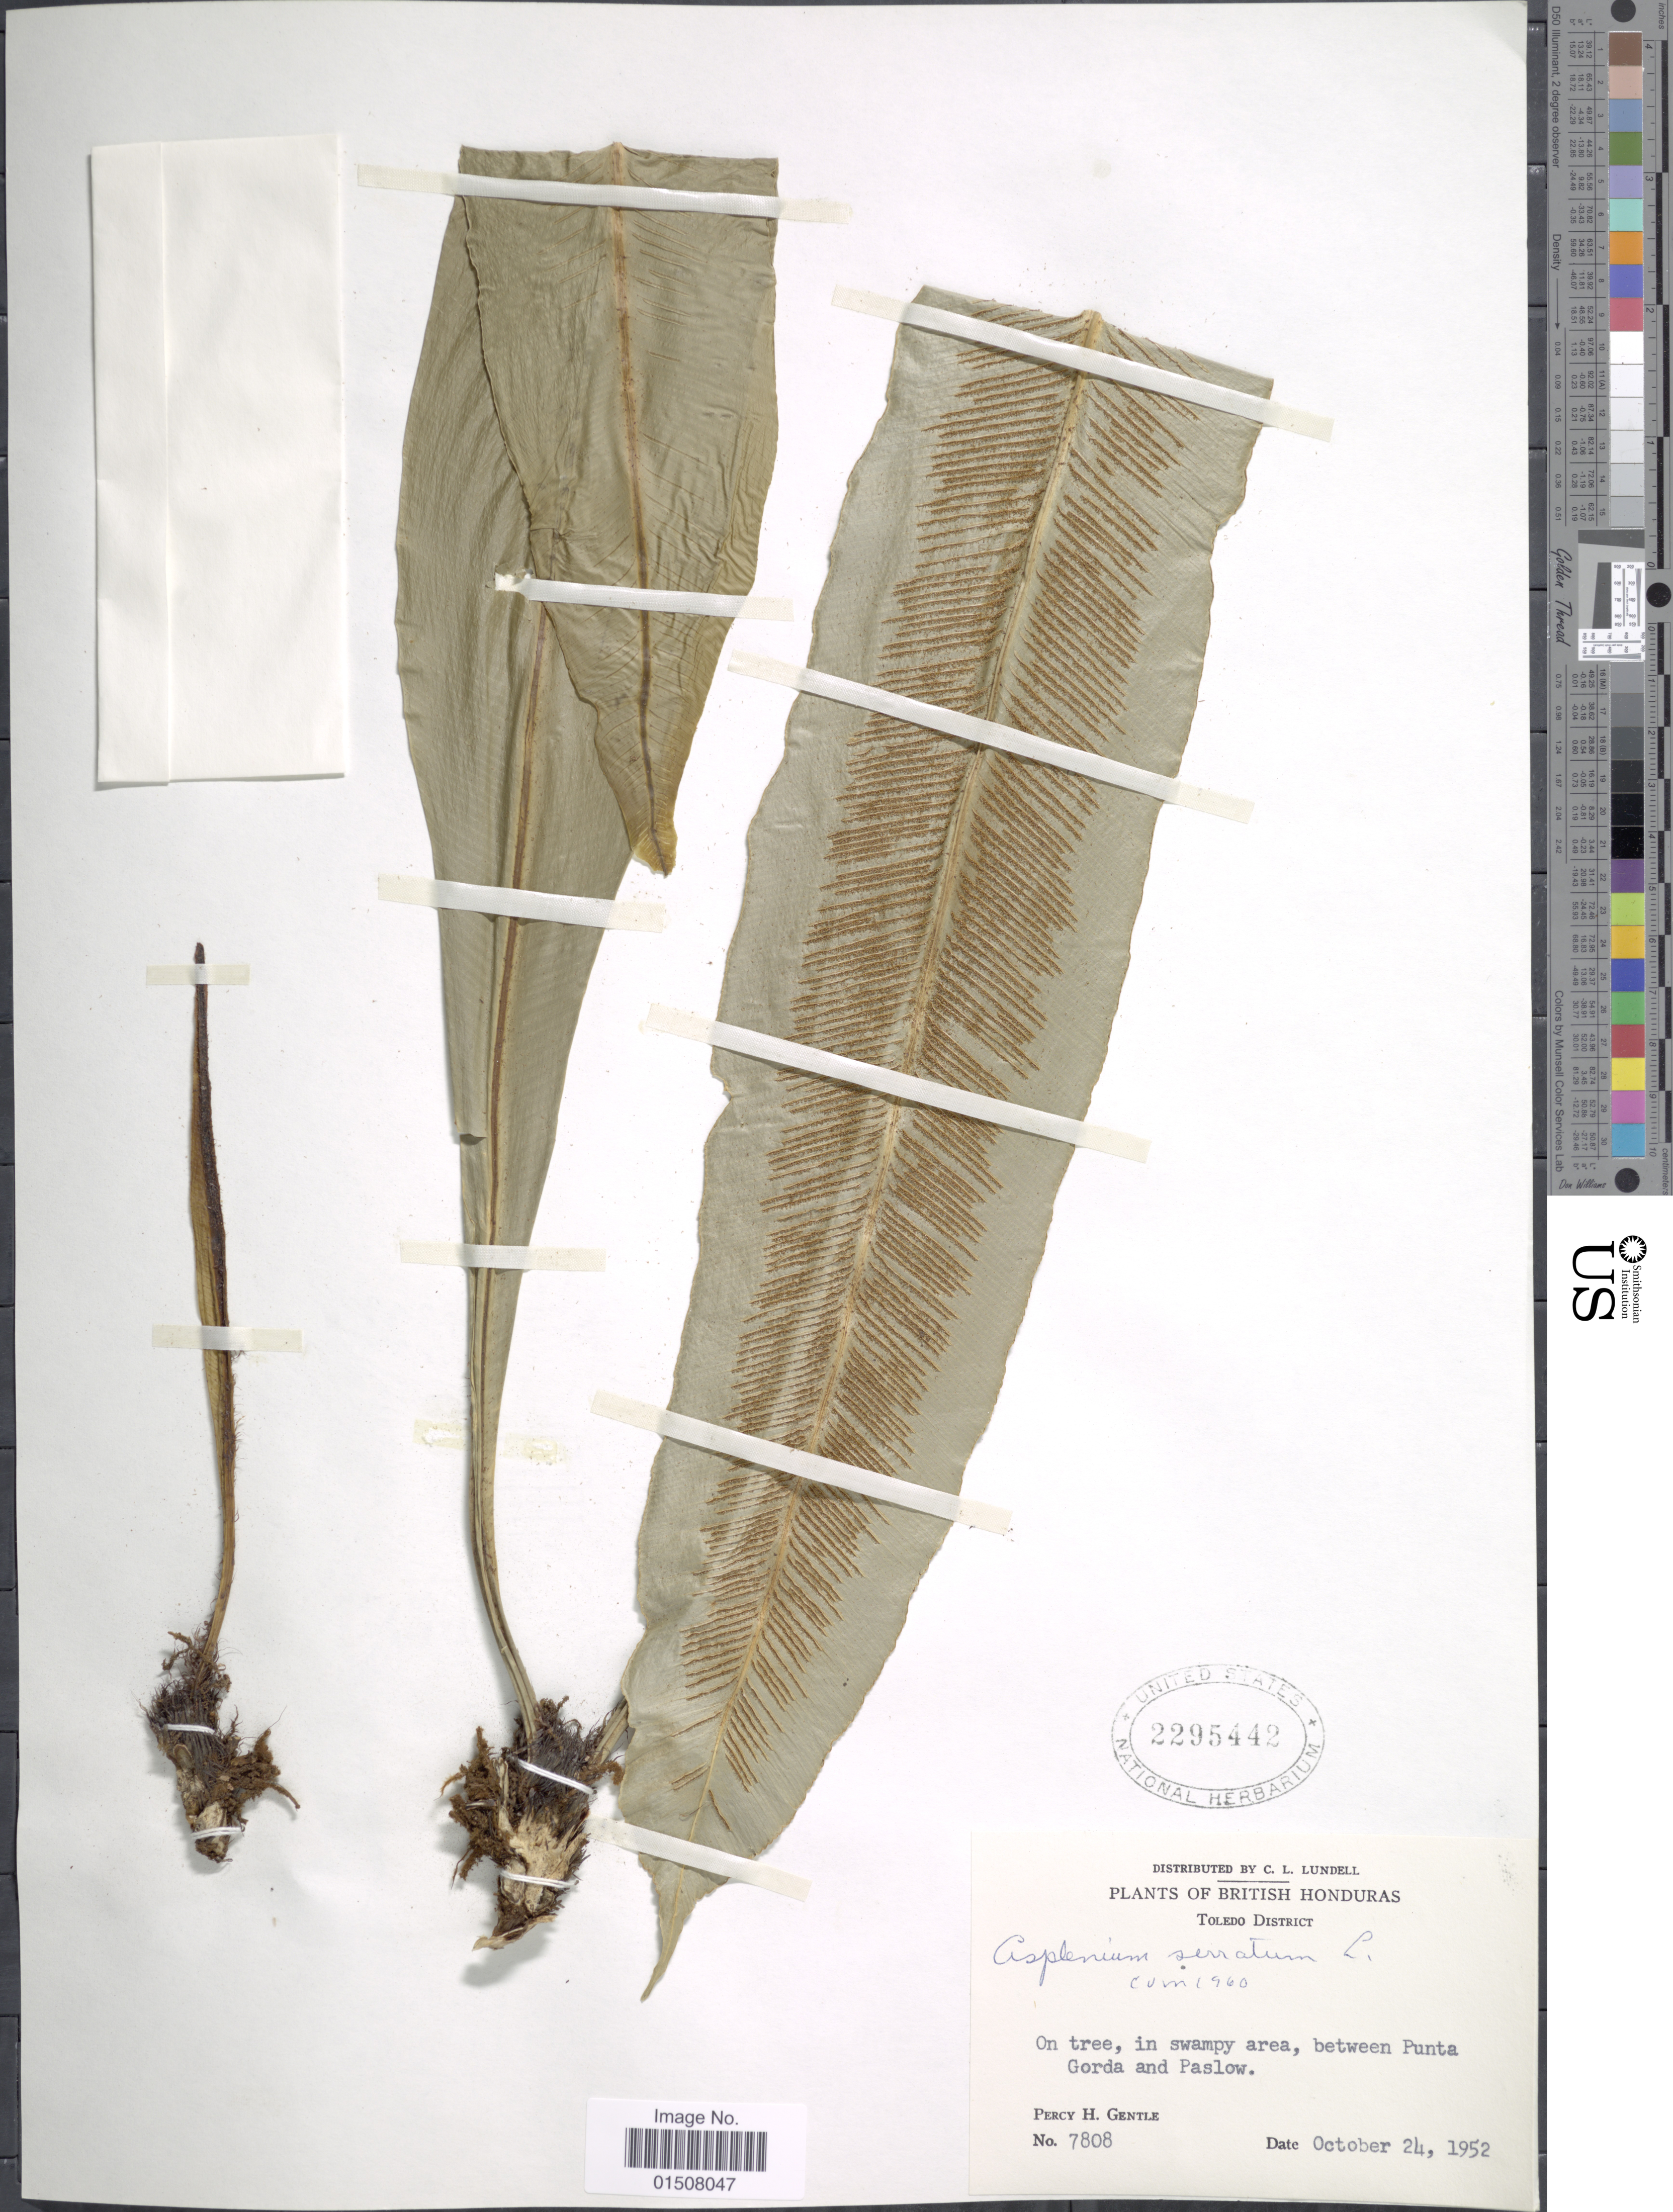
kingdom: Plantae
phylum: Tracheophyta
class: Polypodiopsida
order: Polypodiales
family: Aspleniaceae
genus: Asplenium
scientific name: Asplenium serratum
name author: L.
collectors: P. H. Gentle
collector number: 7808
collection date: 1952-10-24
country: Belize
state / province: Toledo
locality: British Honduras,between Punta Gorda and Paslow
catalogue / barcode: US 2295442